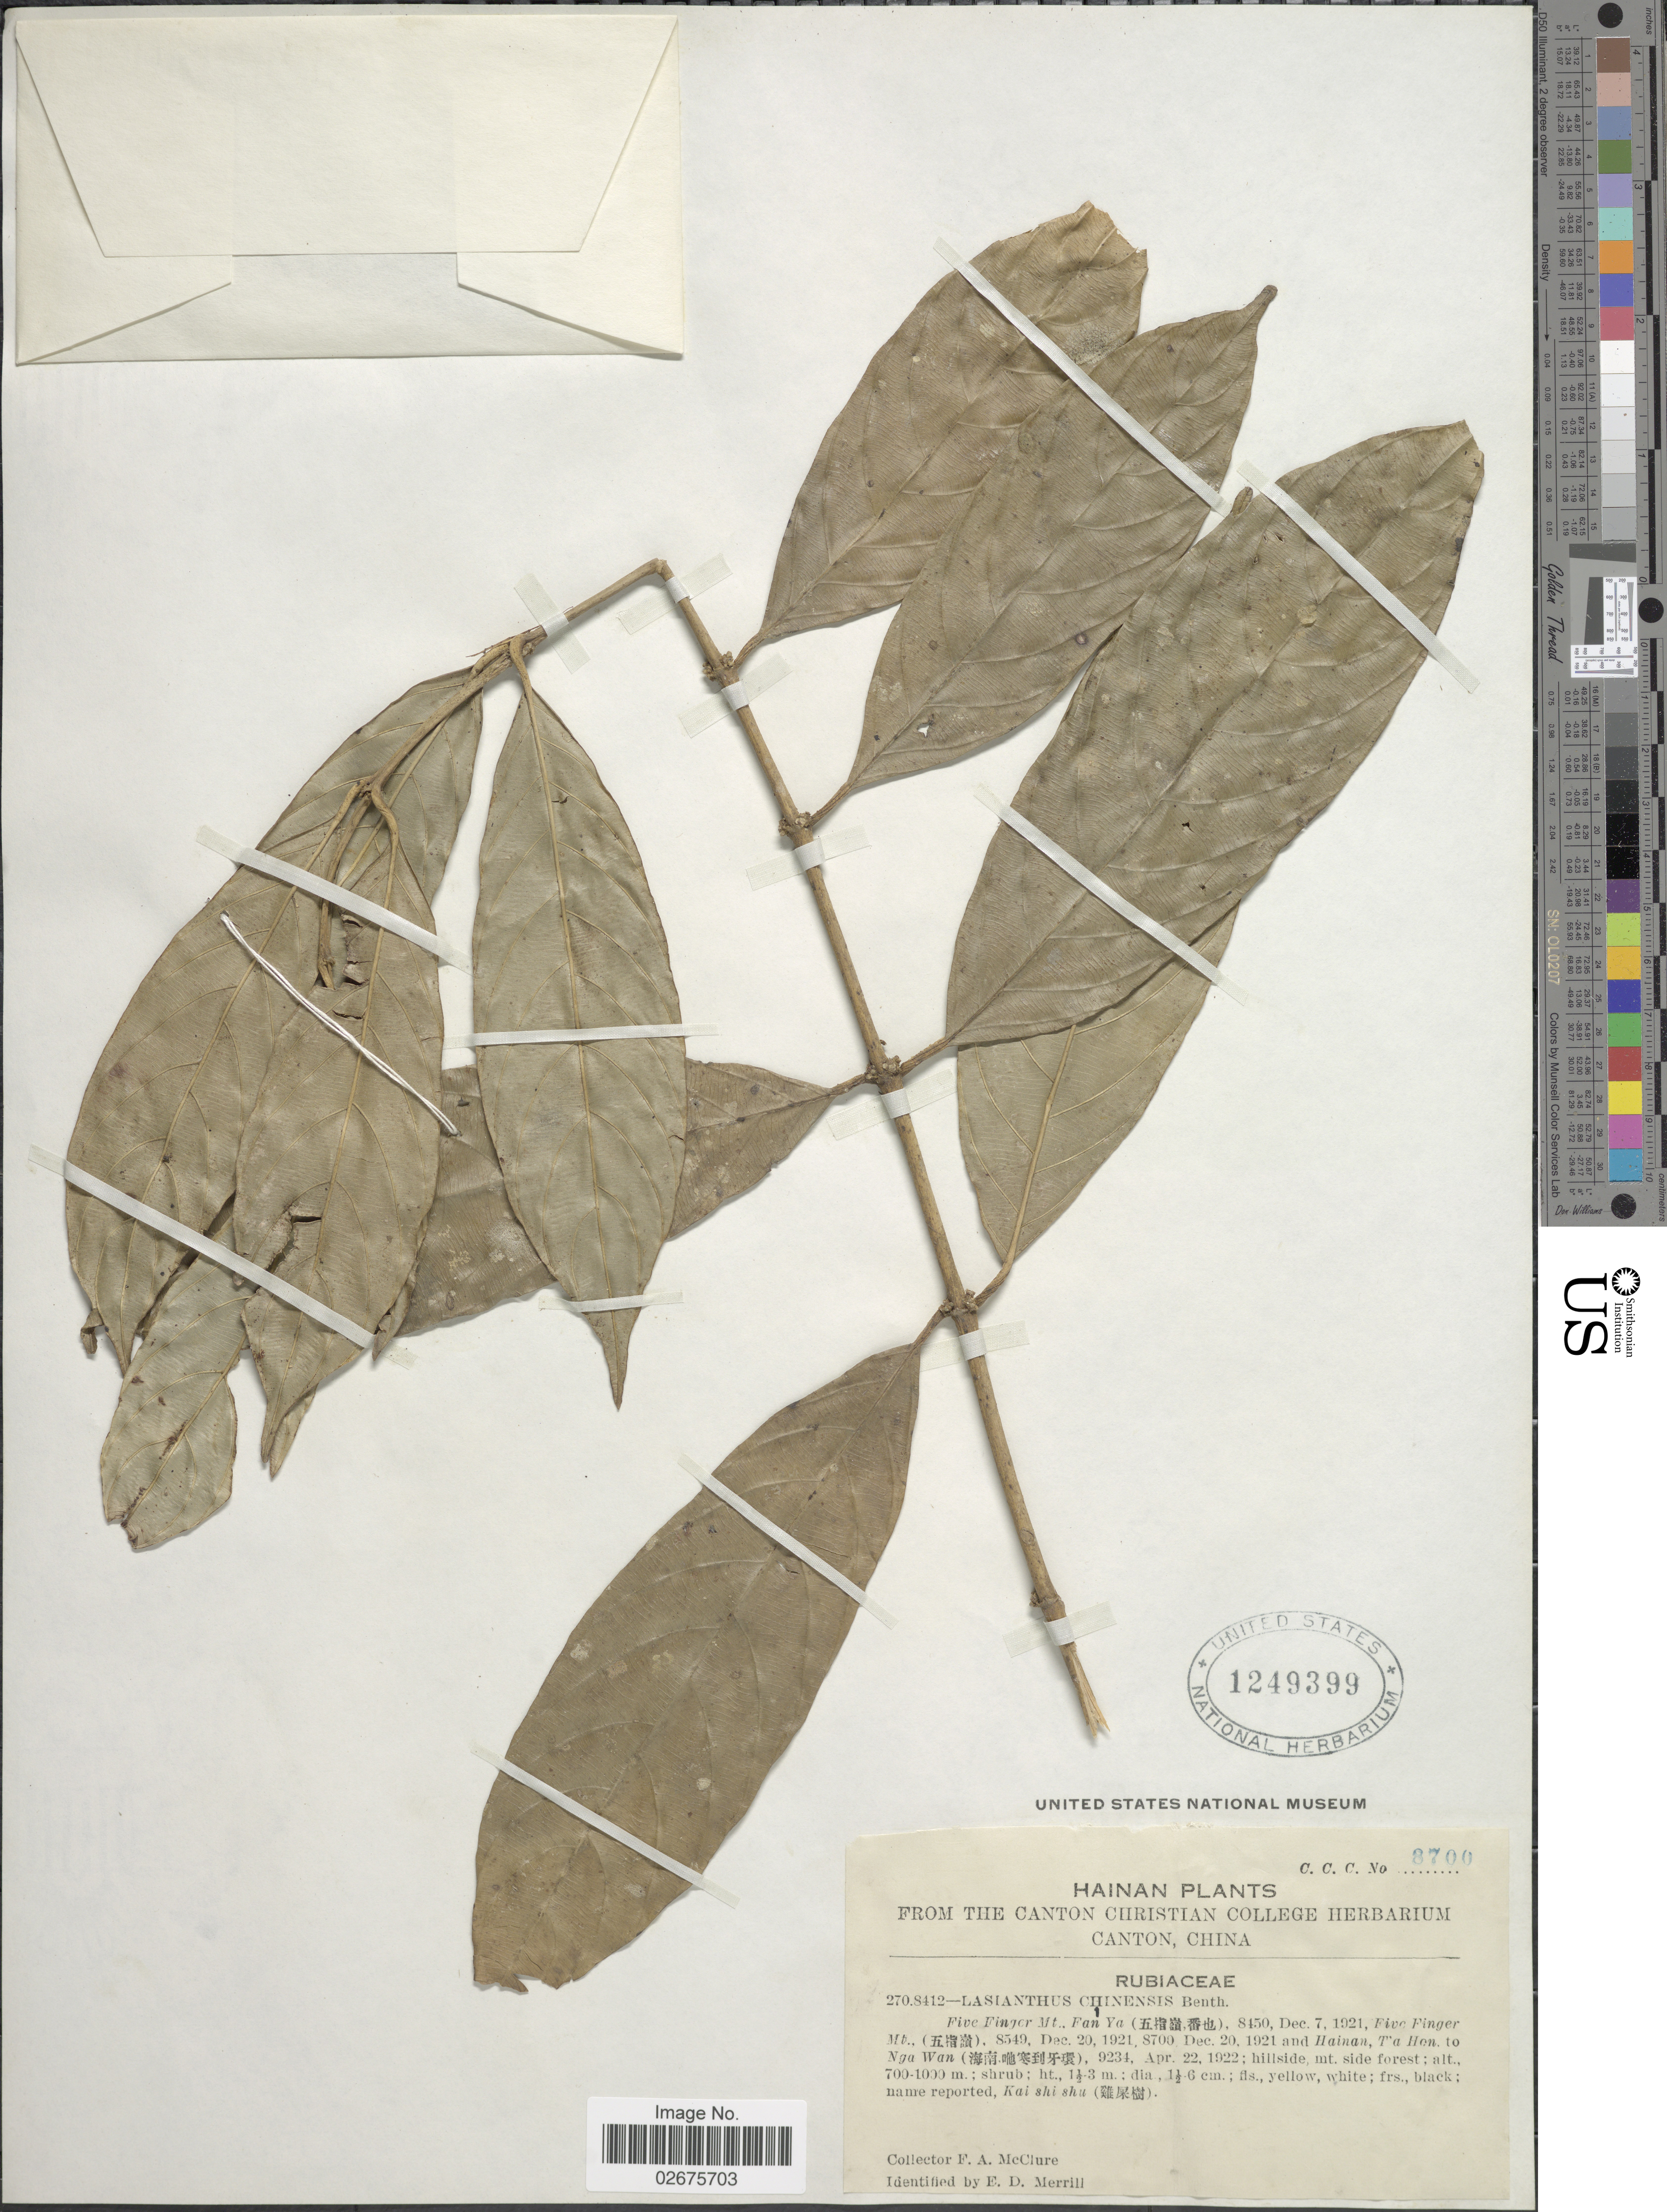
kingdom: Plantae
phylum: Tracheophyta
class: Magnoliopsida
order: Gentianales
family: Rubiaceae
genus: Lasianthus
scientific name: Lasianthus chinensis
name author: (Champ. ex Benth.) Benth.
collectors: F. A. McClure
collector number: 8700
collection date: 1921-12-07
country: China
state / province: Hainan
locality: Five Finger Mt., Fan Ya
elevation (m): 700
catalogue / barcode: US 1249399